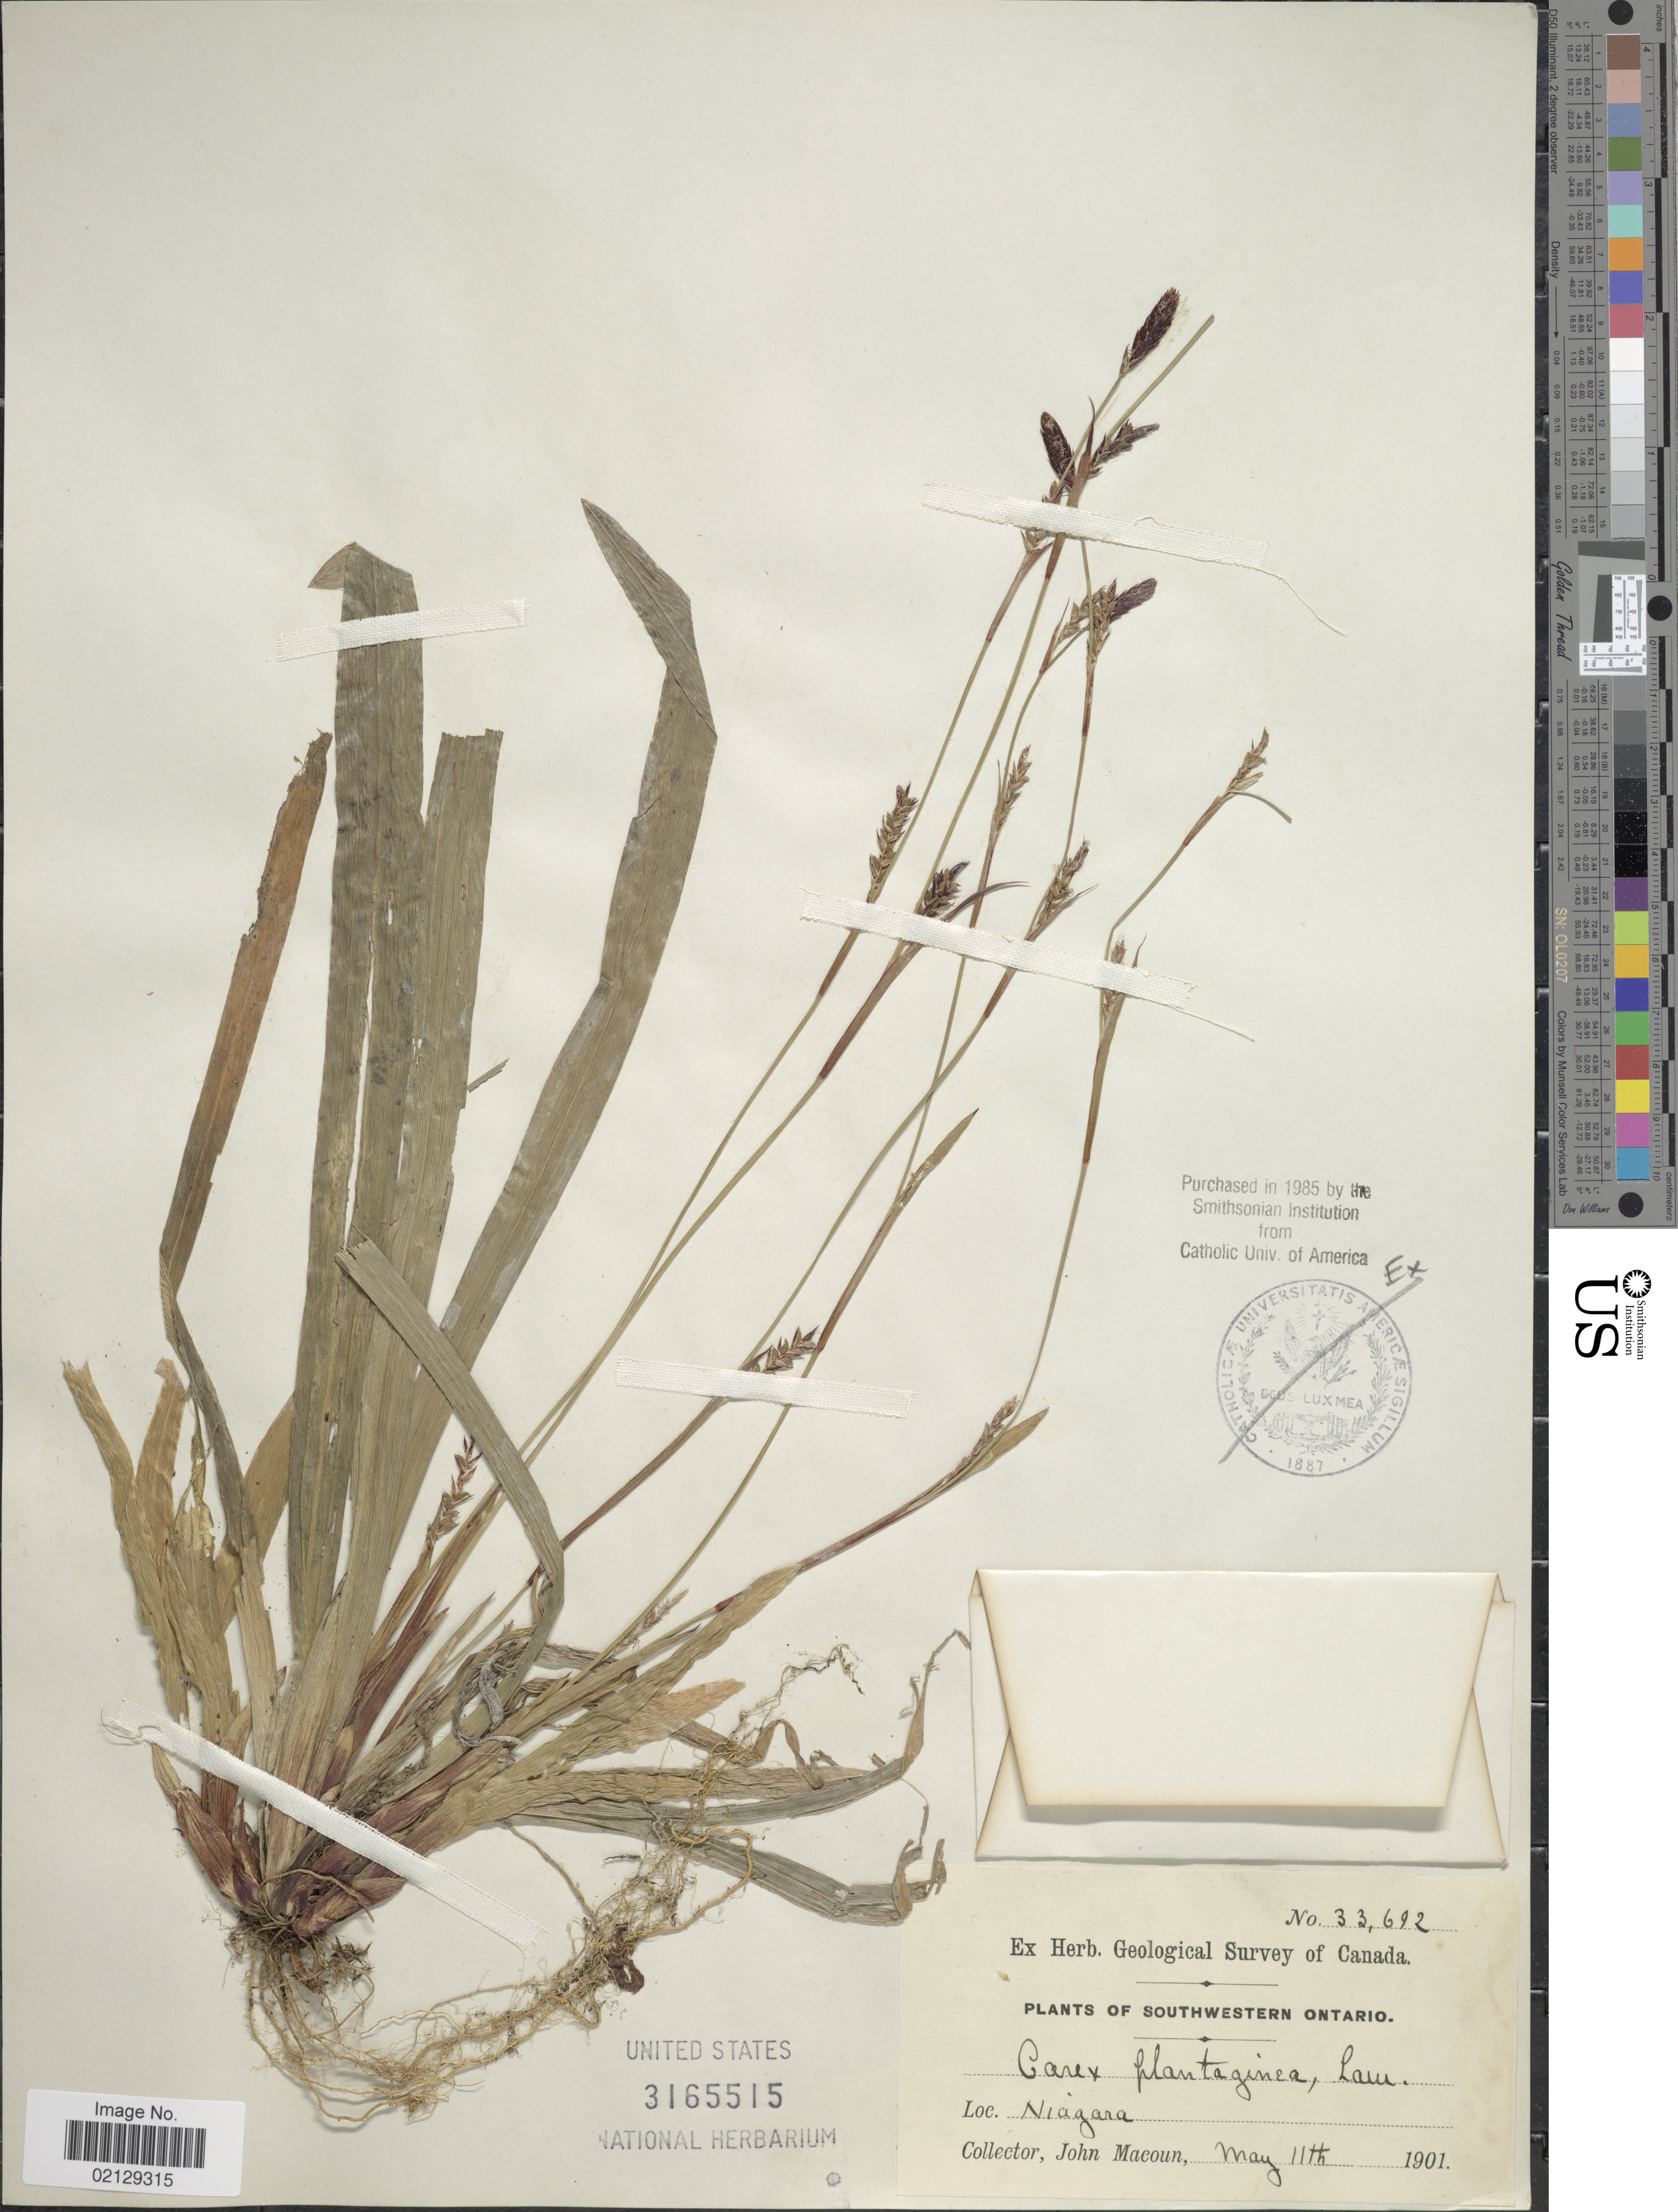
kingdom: Plantae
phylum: Tracheophyta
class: Liliopsida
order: Poales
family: Cyperaceae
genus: Carex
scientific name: Carex plantaginea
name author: Lam.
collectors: J. Macoun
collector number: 33692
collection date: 1901-05-11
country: Canada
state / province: Ontario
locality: Southwestern Ontario, Niagara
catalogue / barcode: US 3165515